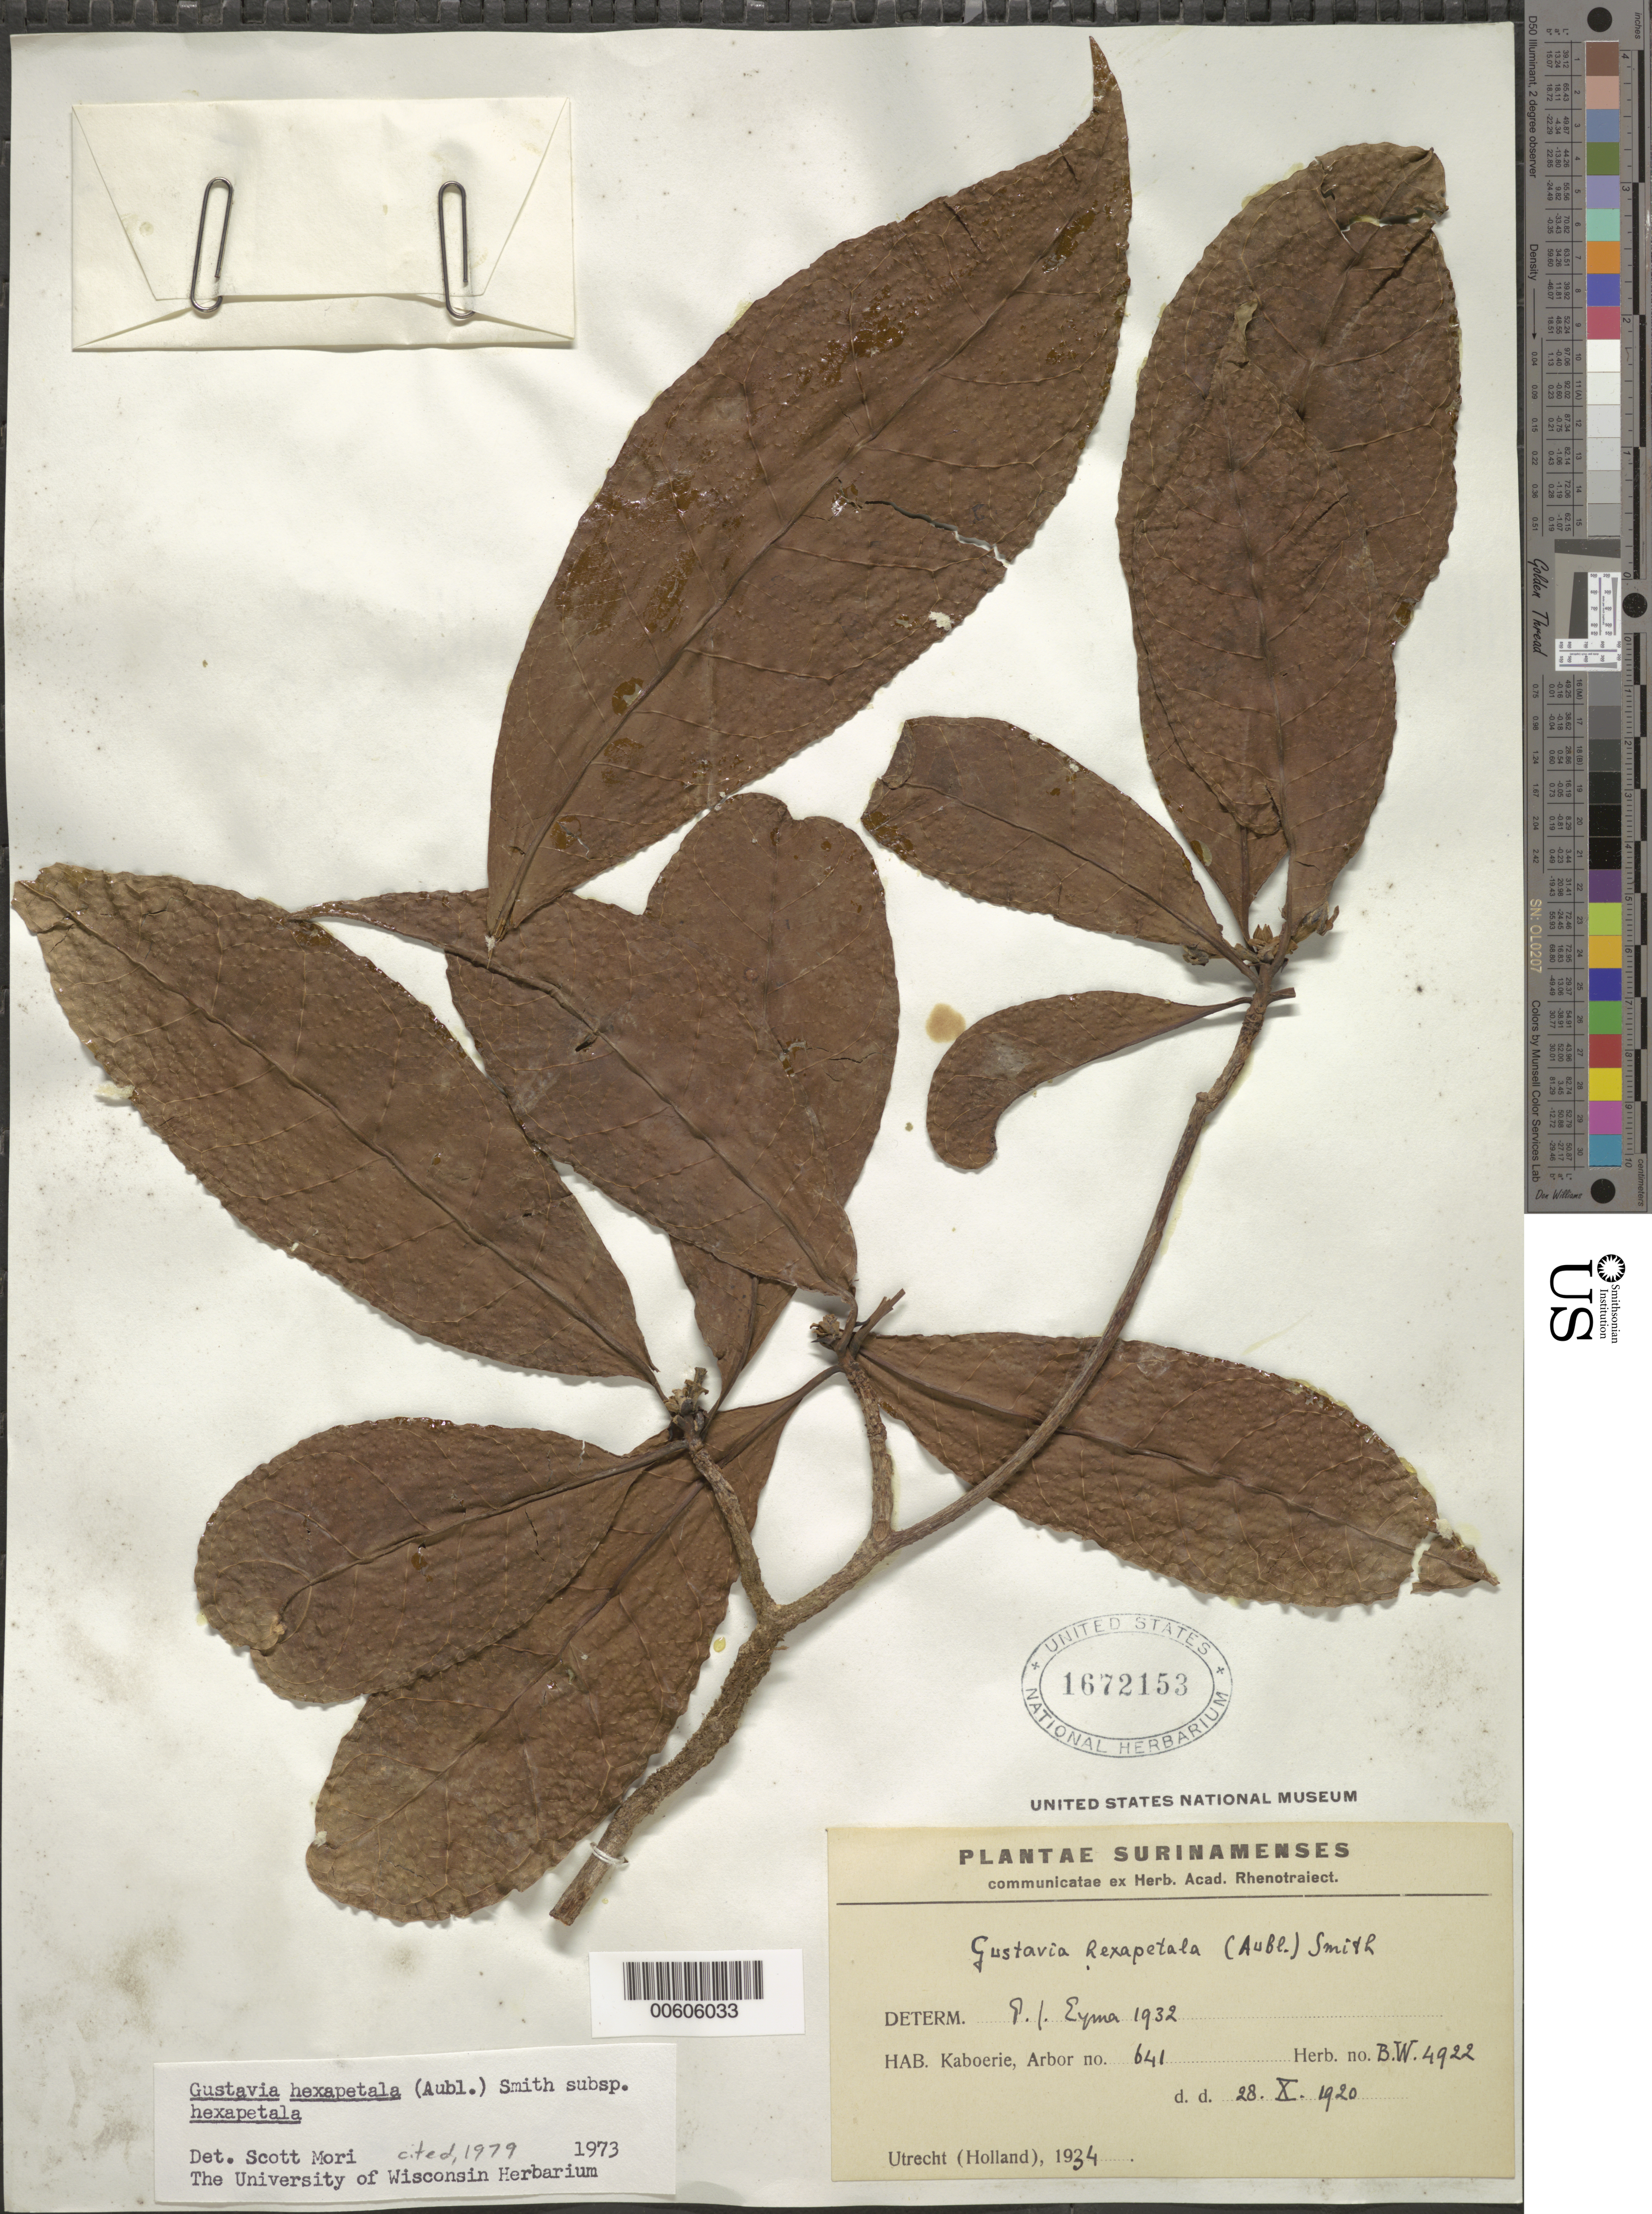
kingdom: Plantae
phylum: Tracheophyta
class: Magnoliopsida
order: Ericales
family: Lecythidaceae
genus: Gustavia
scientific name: Gustavia hexapetala subsp. hexapetala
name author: (Aubl.) Sm.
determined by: Mori, Scott A.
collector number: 4922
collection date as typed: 28-Oct-20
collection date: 1920-10-28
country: Suriname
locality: Kaboerie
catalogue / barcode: US 1672153